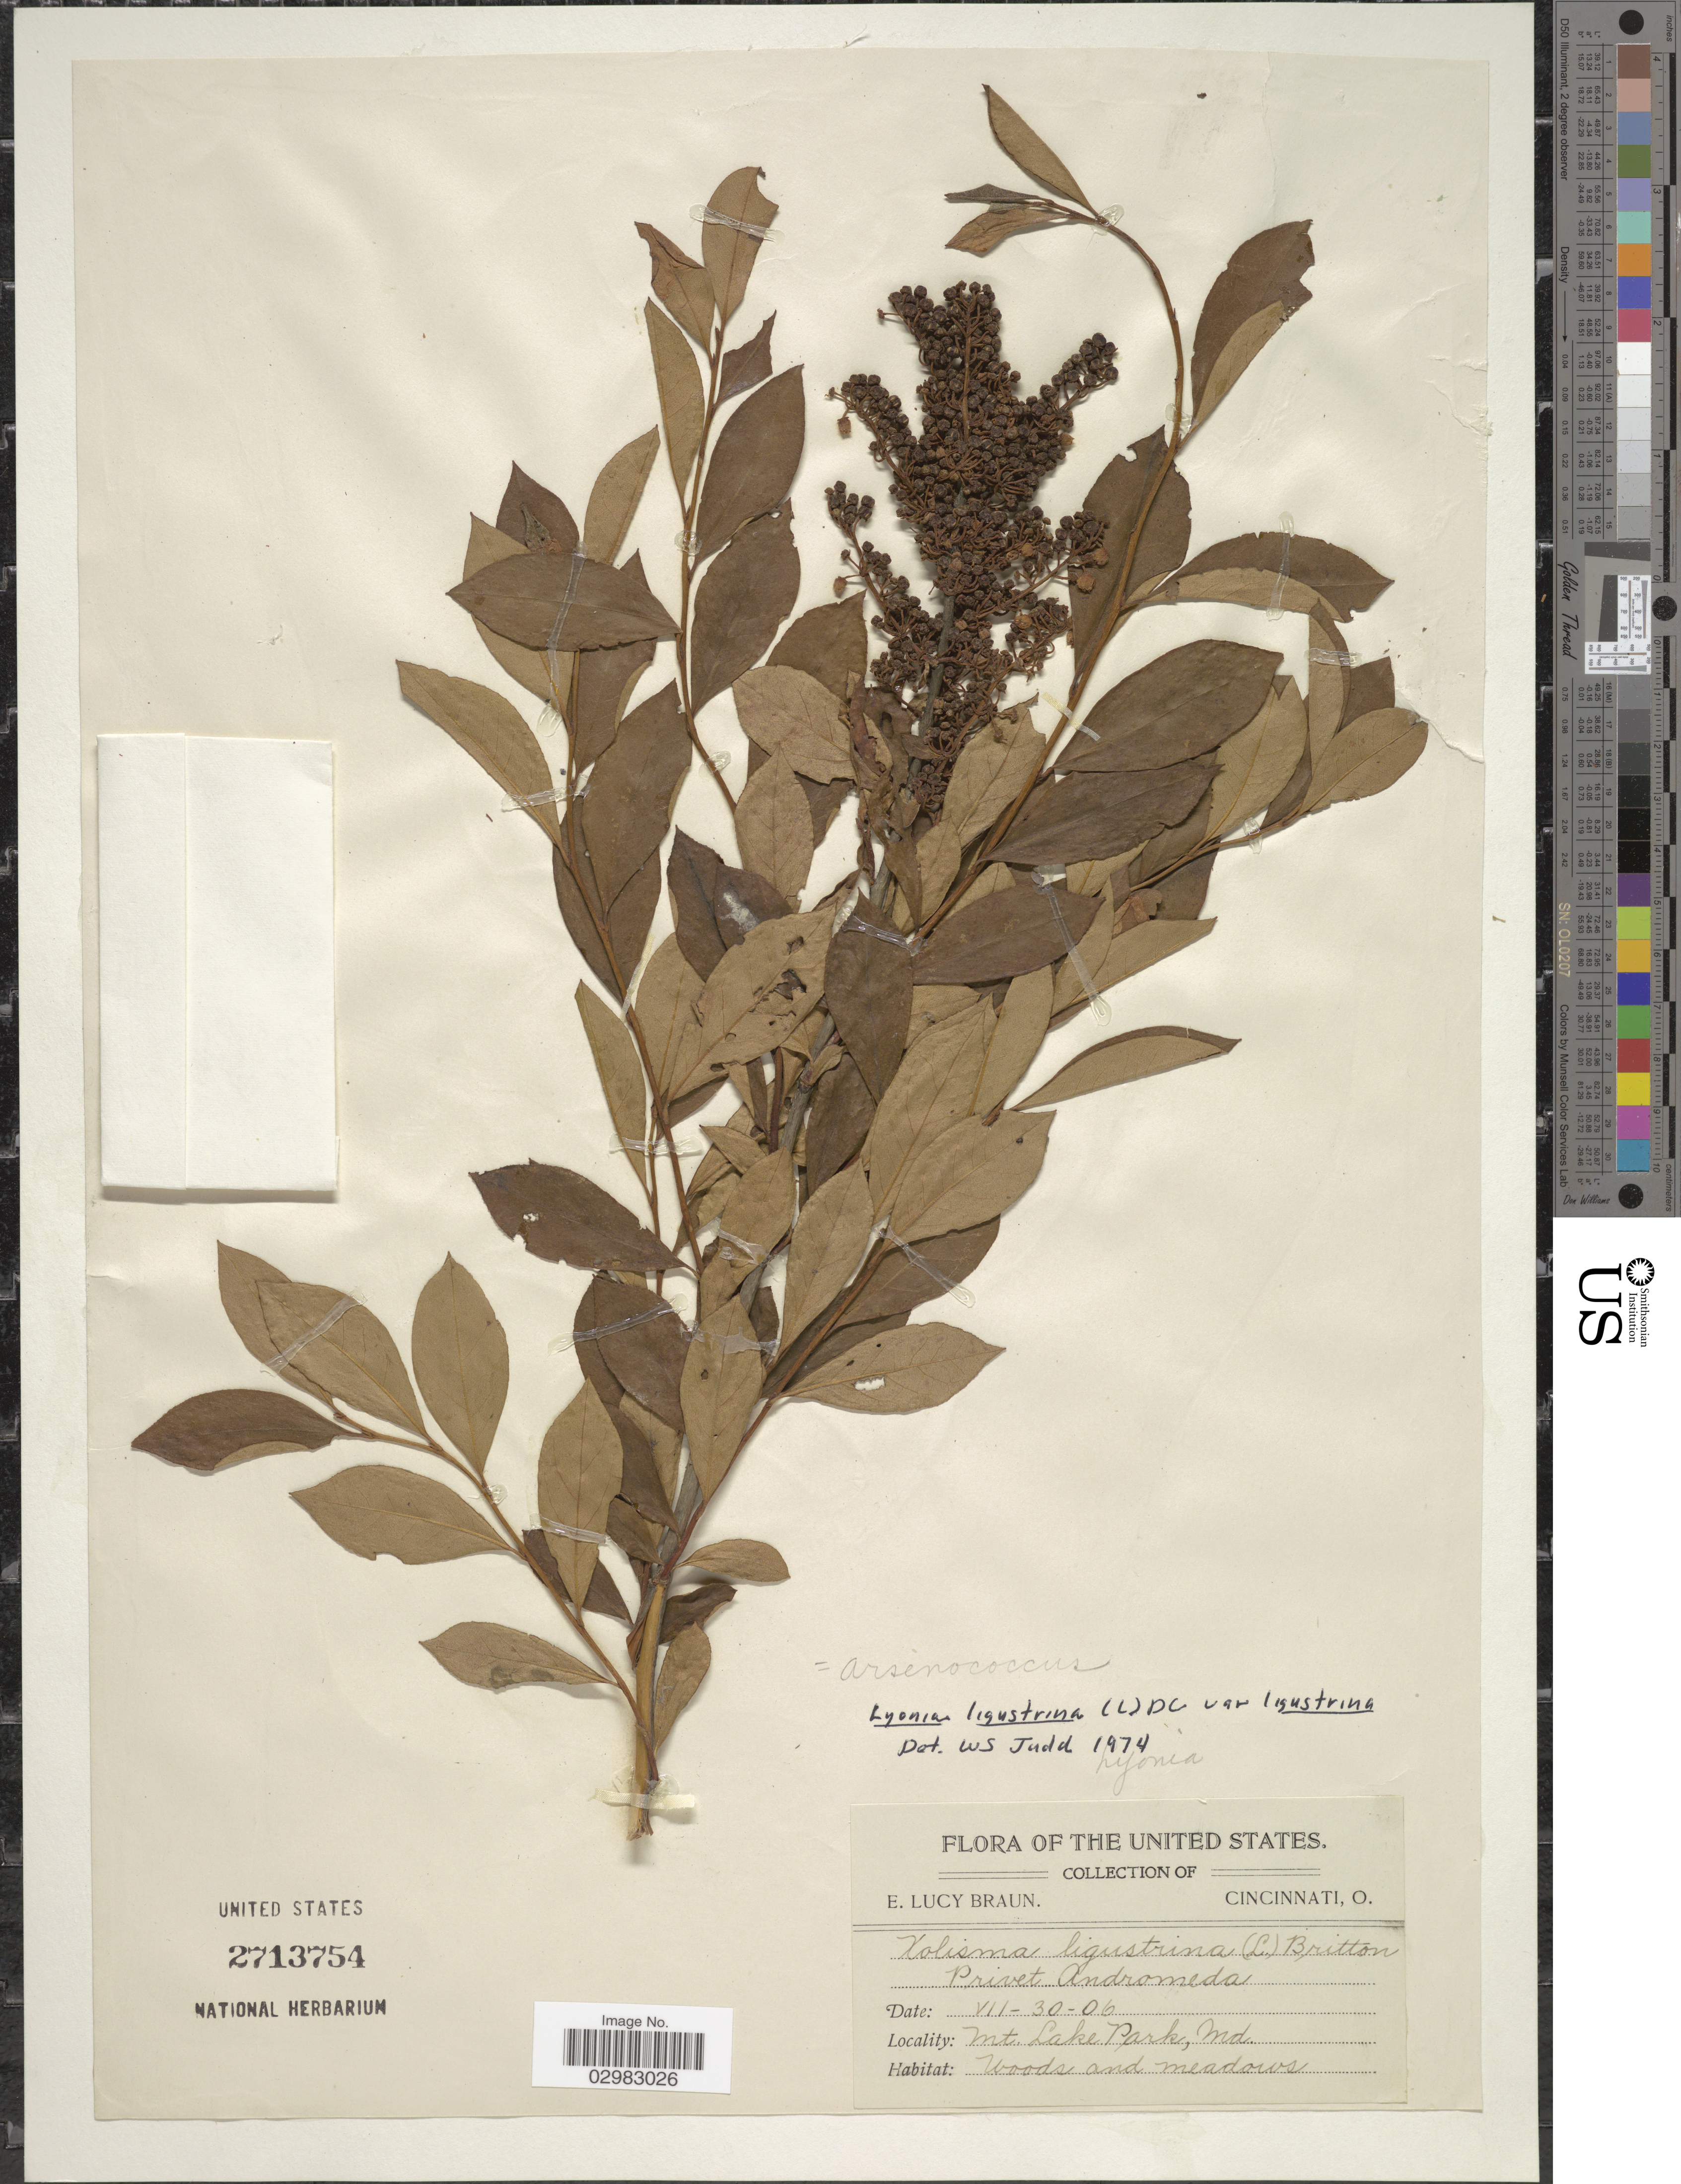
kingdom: Plantae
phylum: Tracheophyta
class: Magnoliopsida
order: Ericales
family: Ericaceae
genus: Lyonia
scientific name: Lyonia ligustrina var. ligustrina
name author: (L.) DC.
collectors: E. L. Braun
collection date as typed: Transcribed d/m/y: 30/7/6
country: United States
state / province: Maryland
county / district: Garrett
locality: Mt. Lake Park.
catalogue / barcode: US 2713754